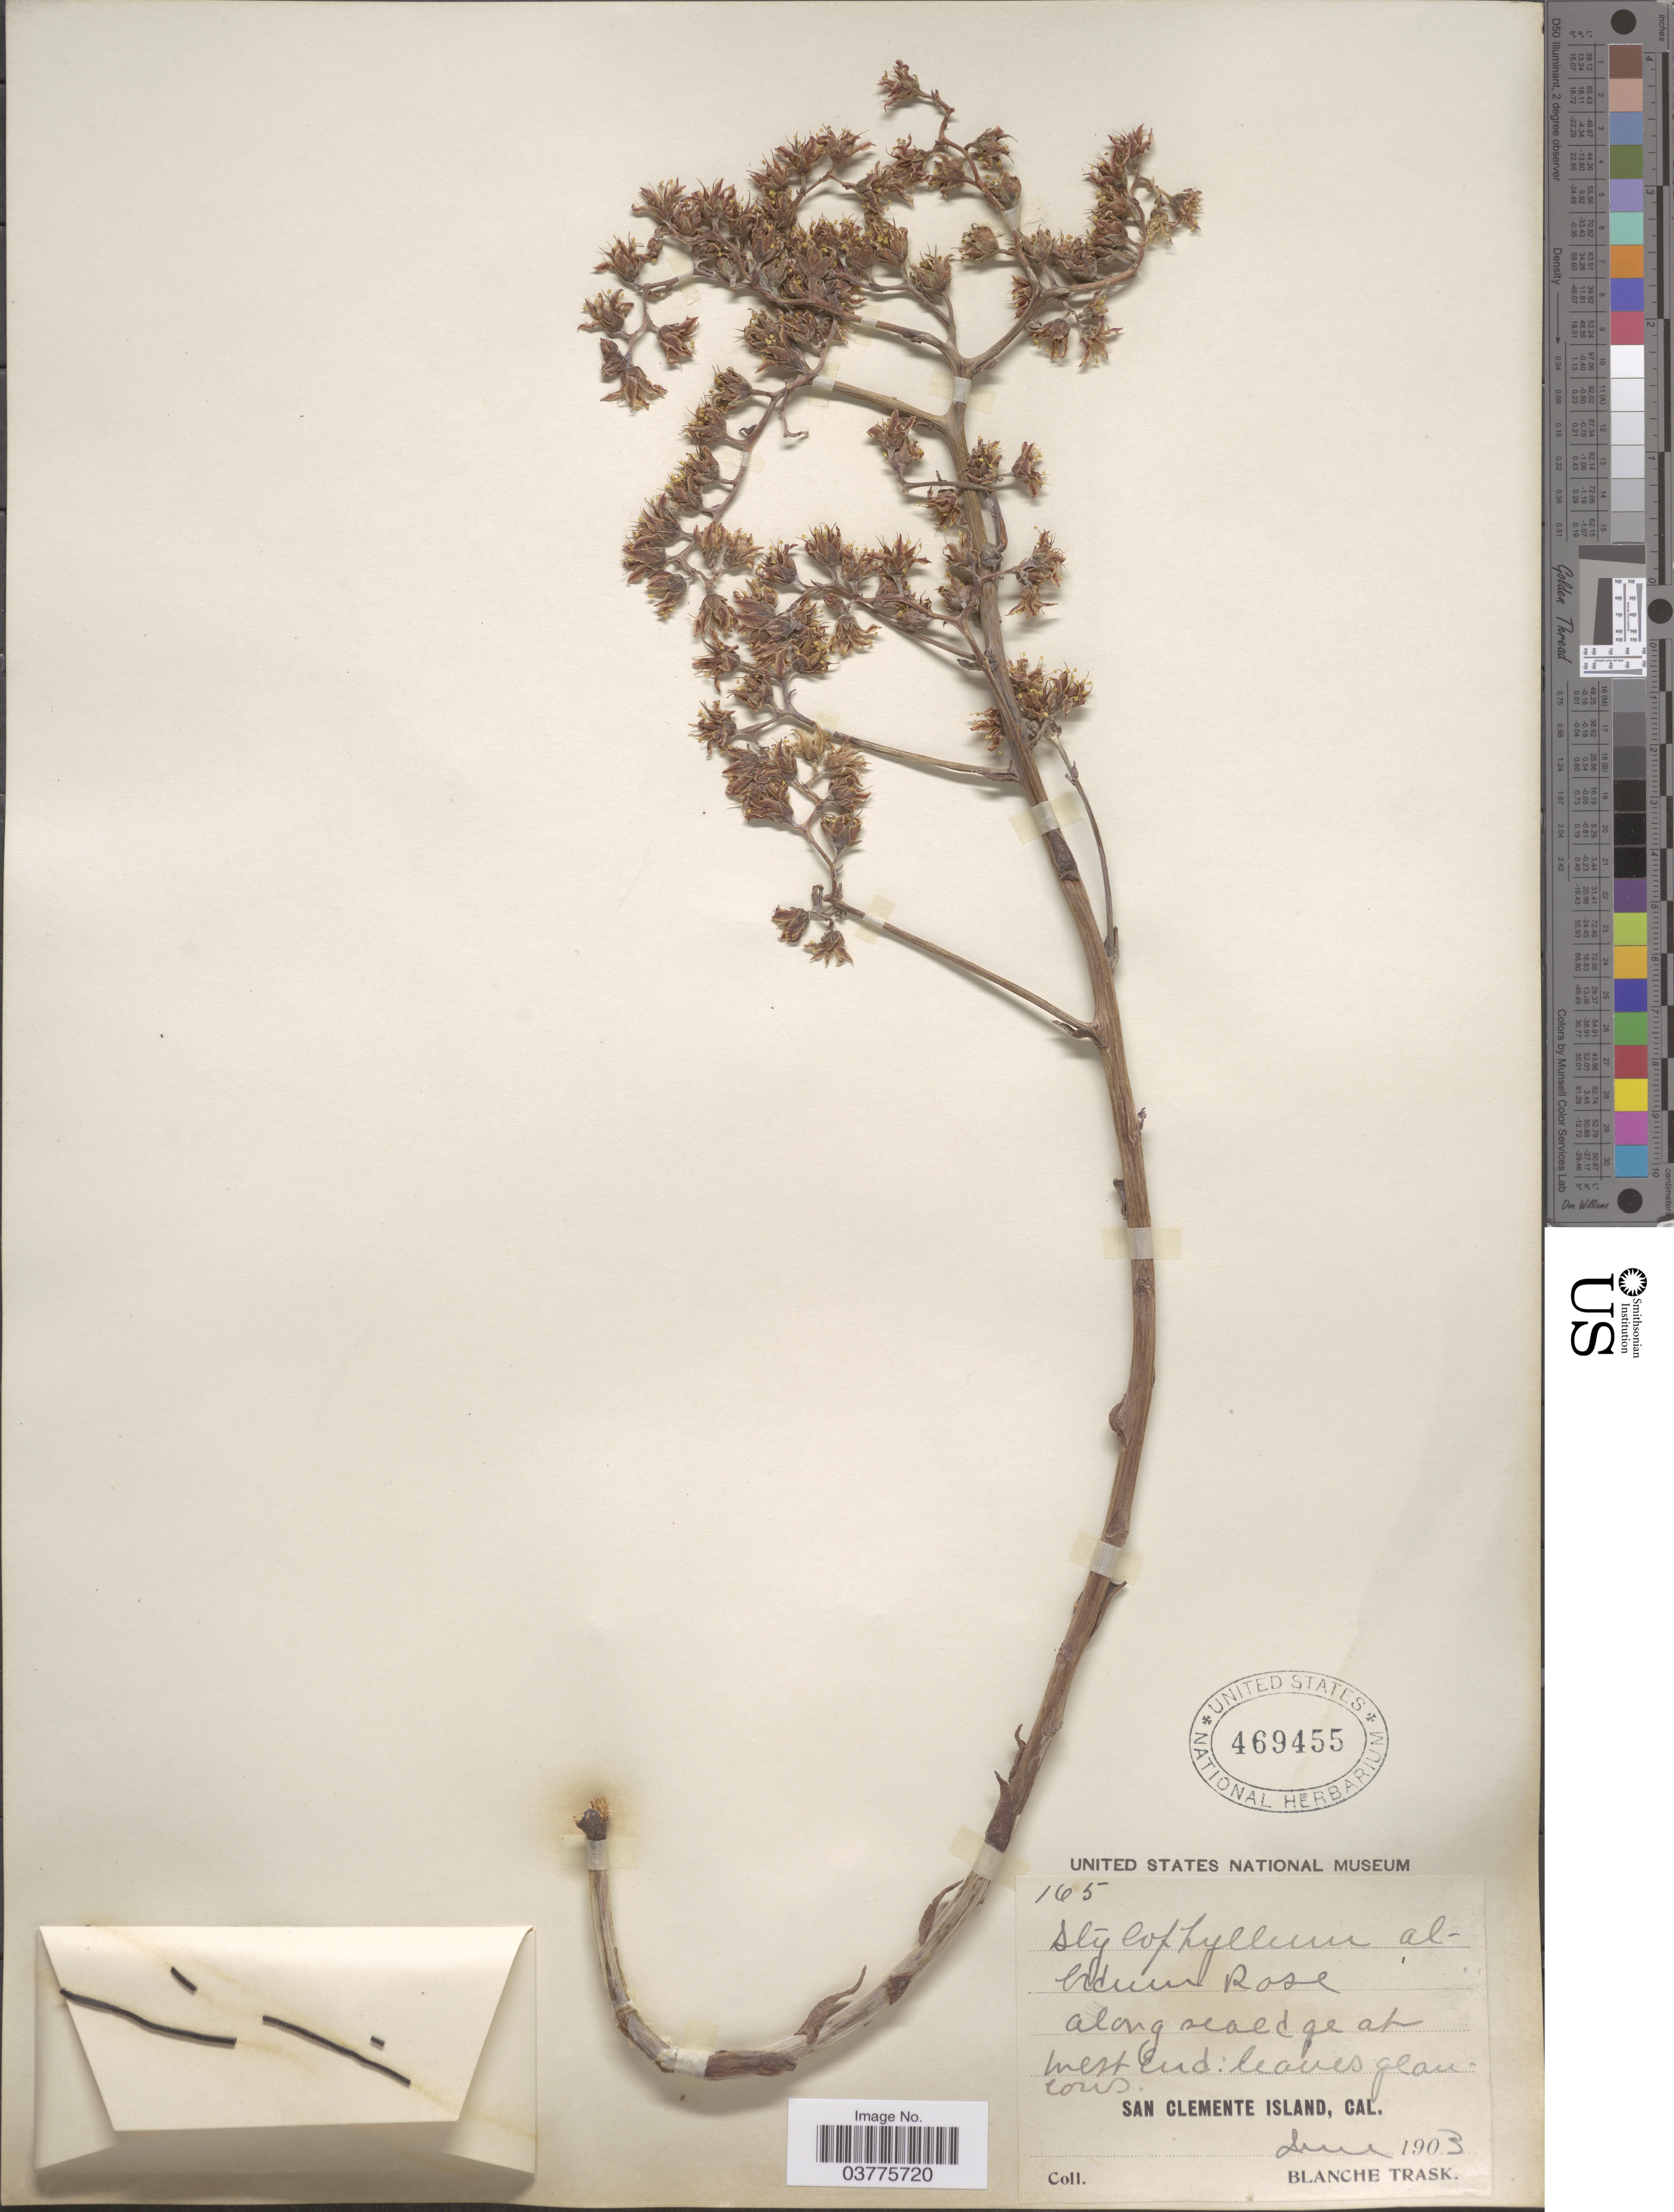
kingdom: Plantae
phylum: Tracheophyta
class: Magnoliopsida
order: Saxifragales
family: Crassulaceae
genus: Dudleya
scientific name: Dudleya virens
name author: (Rose) Moran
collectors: B. Trask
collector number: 165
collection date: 1903-06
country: United States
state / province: California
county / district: Los Angeles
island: San Clemente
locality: West End. San Clemente Island.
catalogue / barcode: US 469455